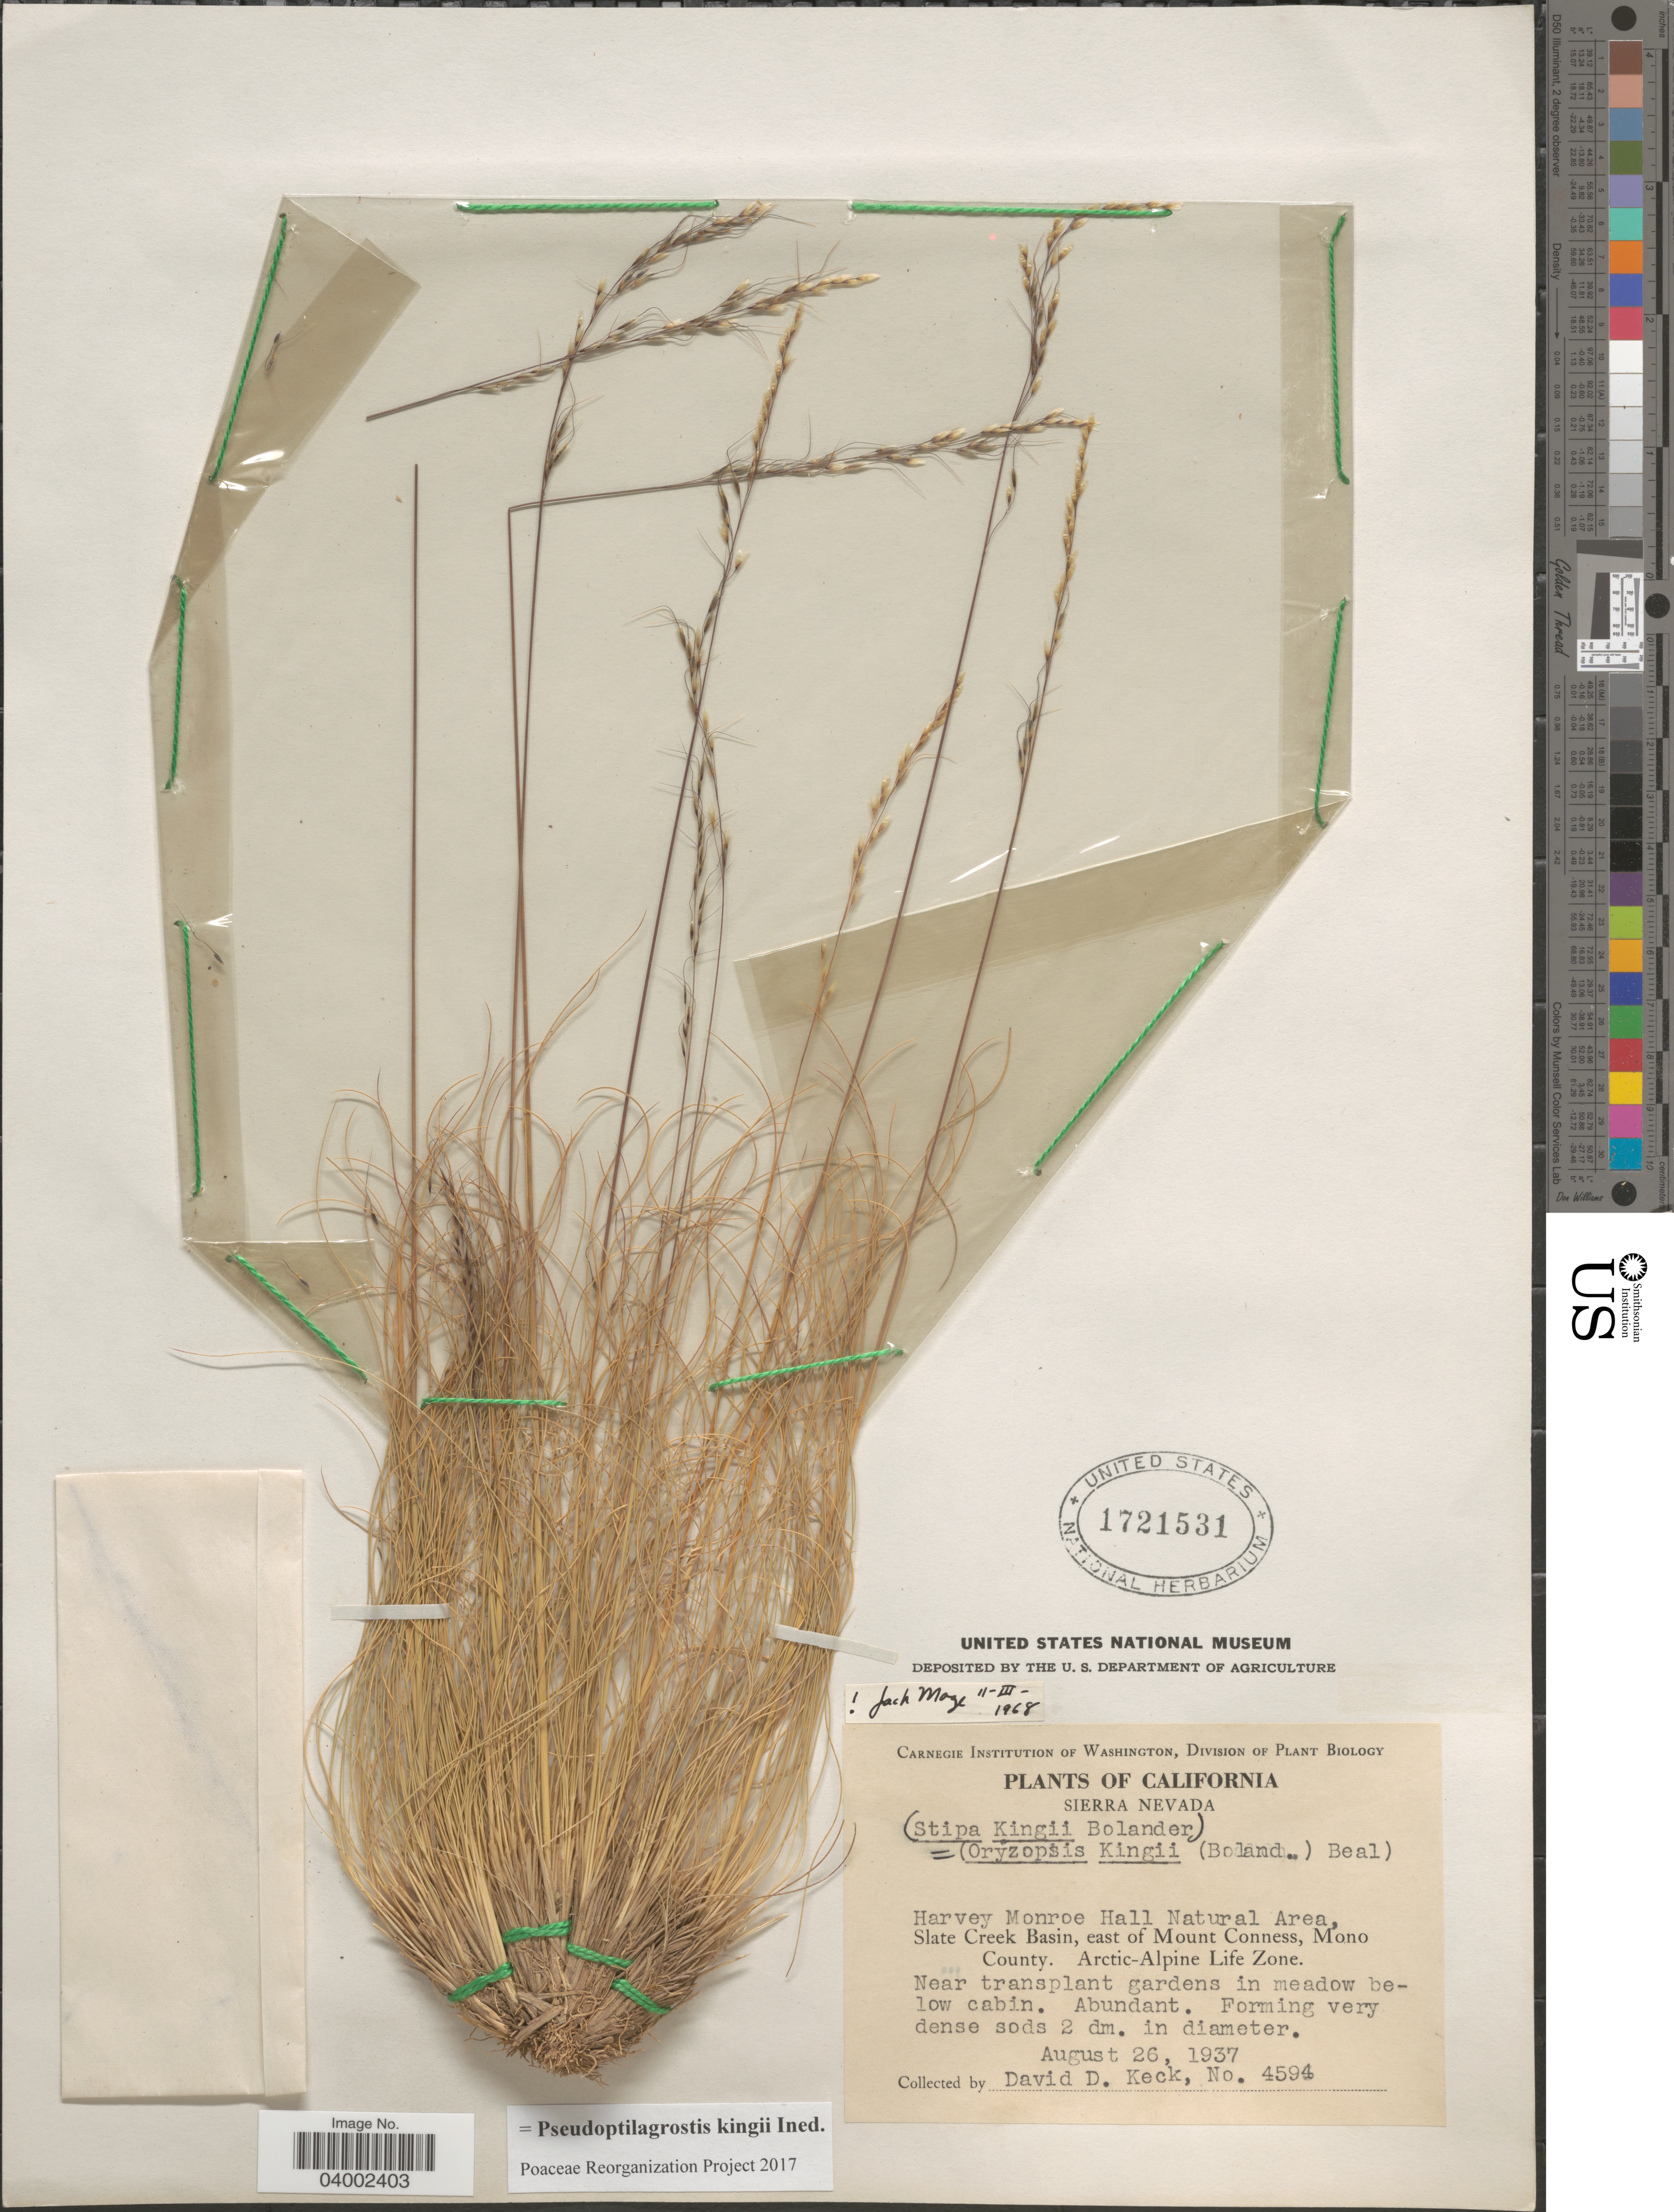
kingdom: Plantae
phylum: Tracheophyta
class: Liliopsida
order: Poales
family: Poaceae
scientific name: Pseudoptilagrostis kingii ined.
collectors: D. D. Keck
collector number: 4594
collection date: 1937-08-26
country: United States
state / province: California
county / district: Mono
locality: Sierra Nevada. Harvey Monroe Hall Natural Area, Slate Creek Basin, east of Mount Conness, Mono County. Arctic-Alpine Life Zone. Near transplant gardens in meadow below cabin.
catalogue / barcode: US 1721531